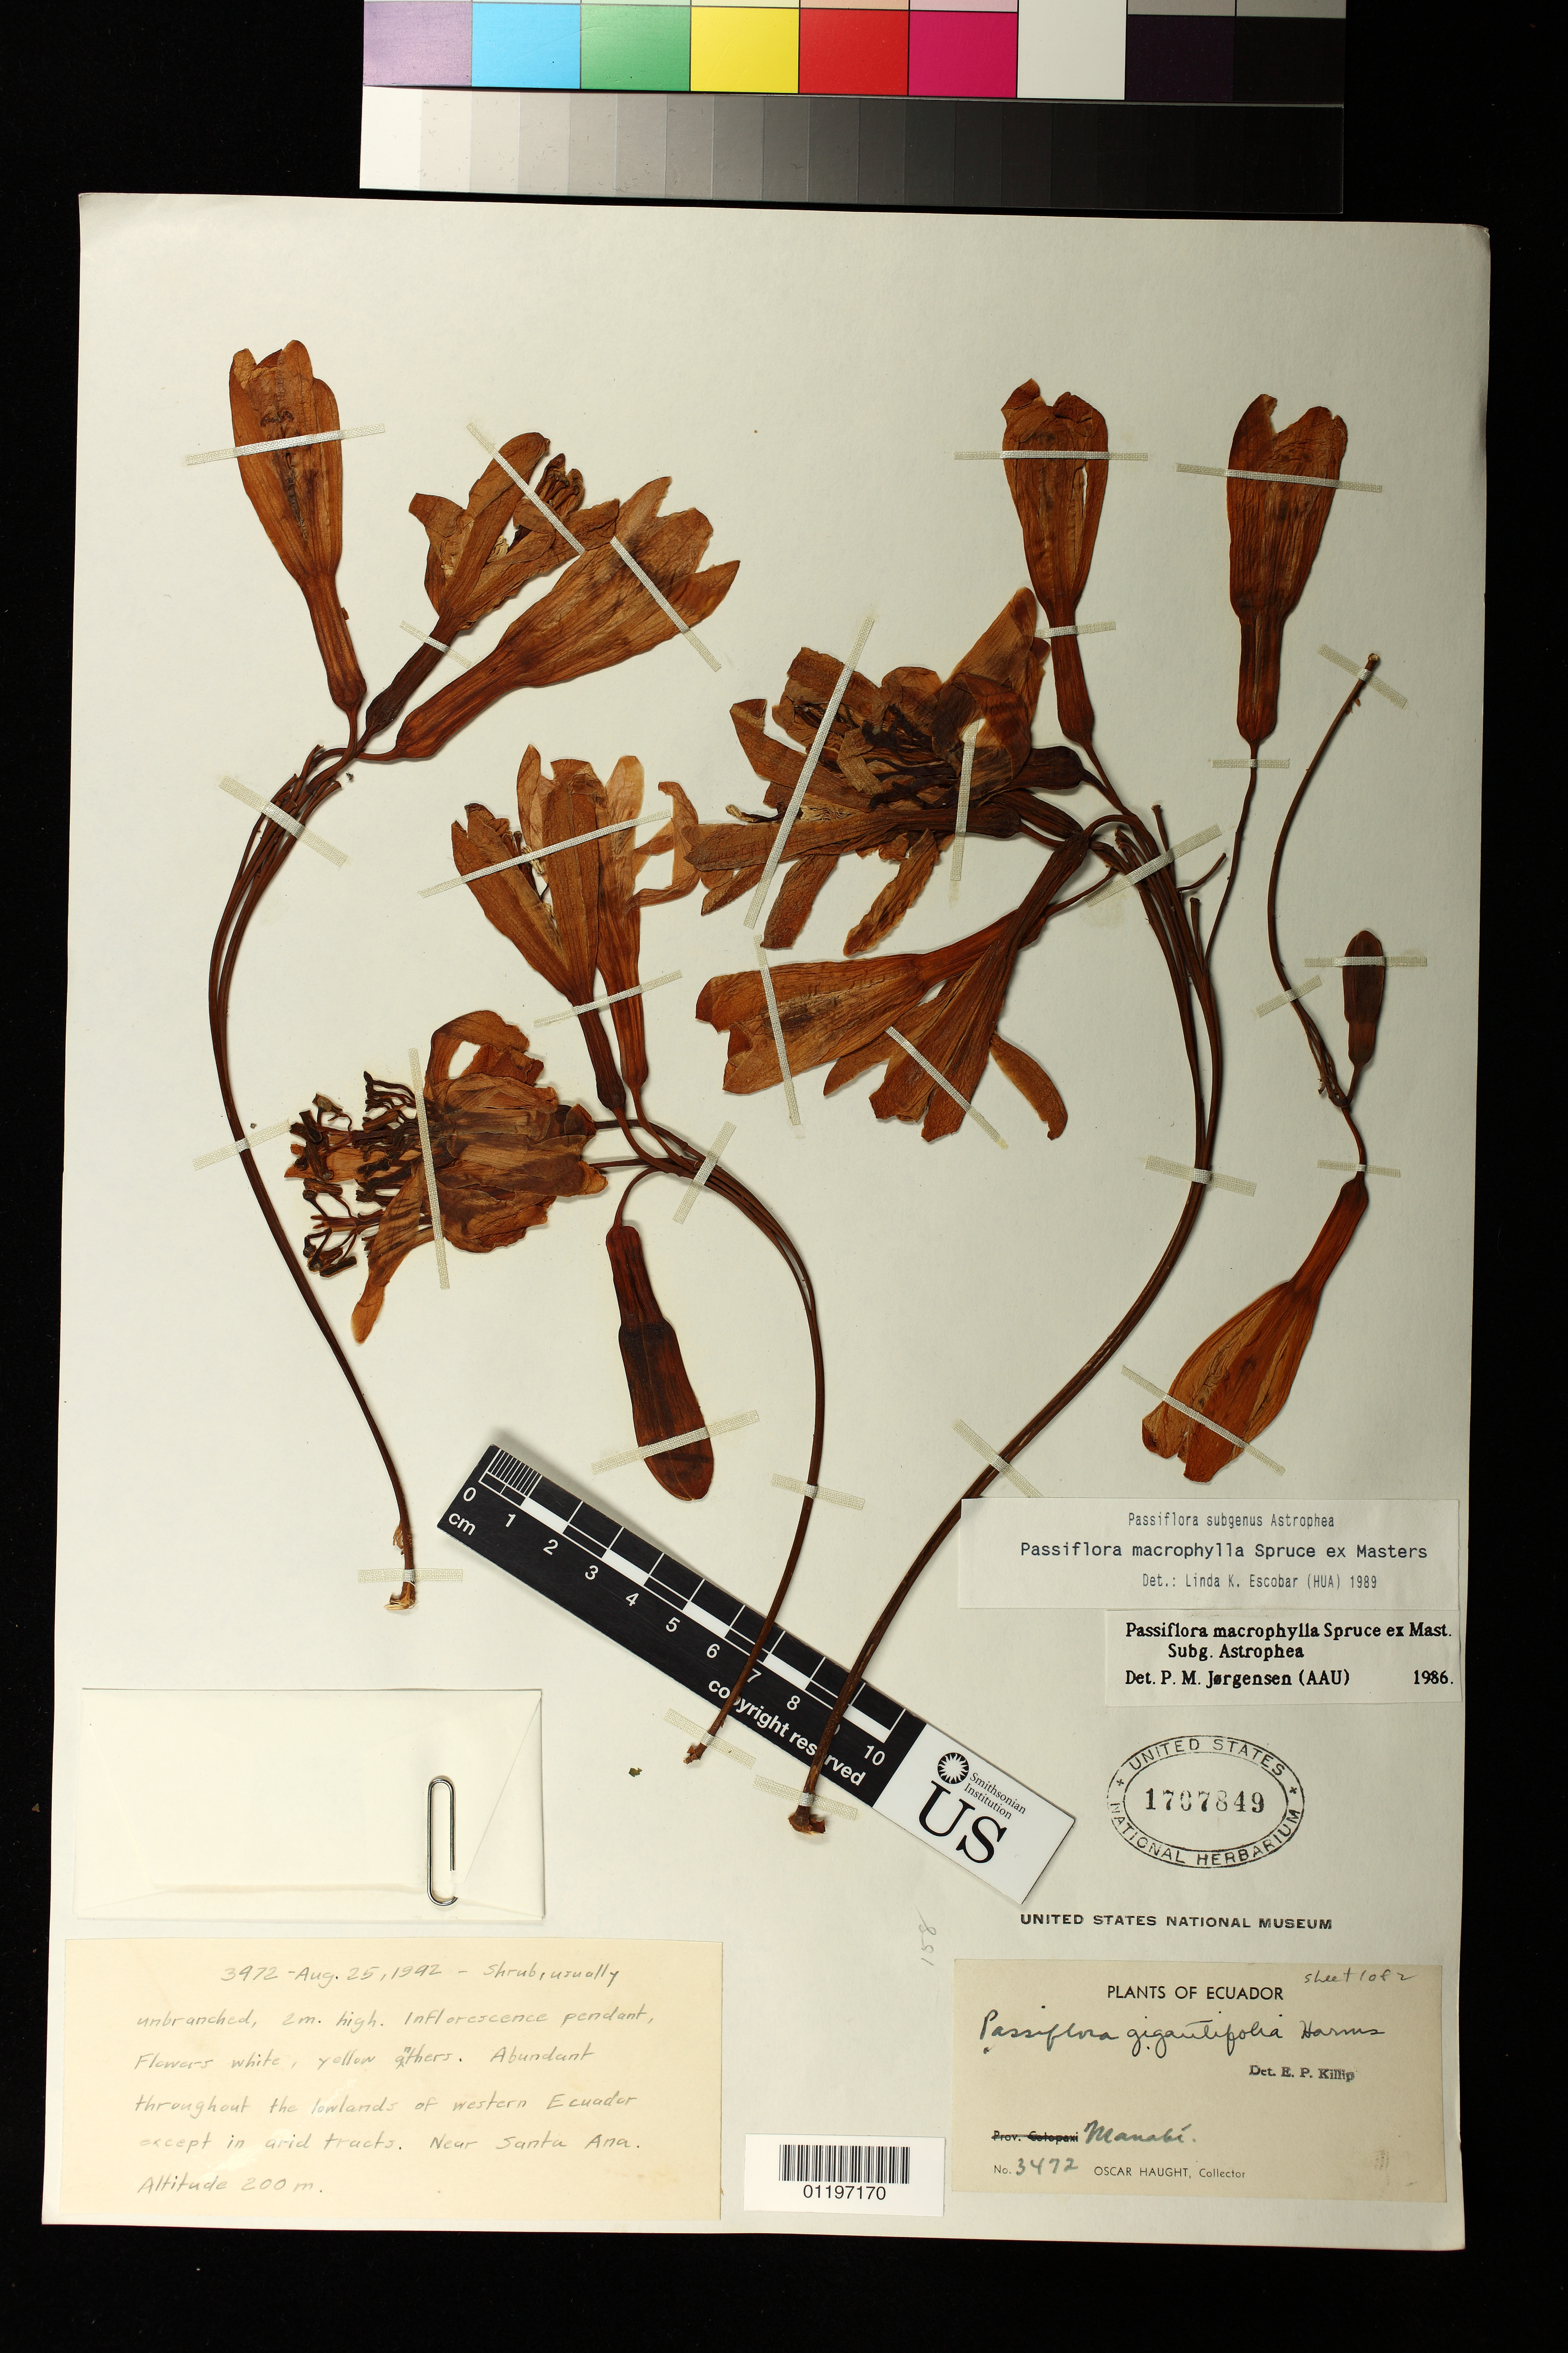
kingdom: Plantae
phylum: Tracheophyta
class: Magnoliopsida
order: Malpighiales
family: Passifloraceae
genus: Passiflora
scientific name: Passiflora macrophylla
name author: Mast.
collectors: O. L. Haught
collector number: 3472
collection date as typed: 25 Aug 1942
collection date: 1942-08-25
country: Ecuador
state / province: Manabi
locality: Manabí. Near Santa Ana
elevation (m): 200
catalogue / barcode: US 1707849